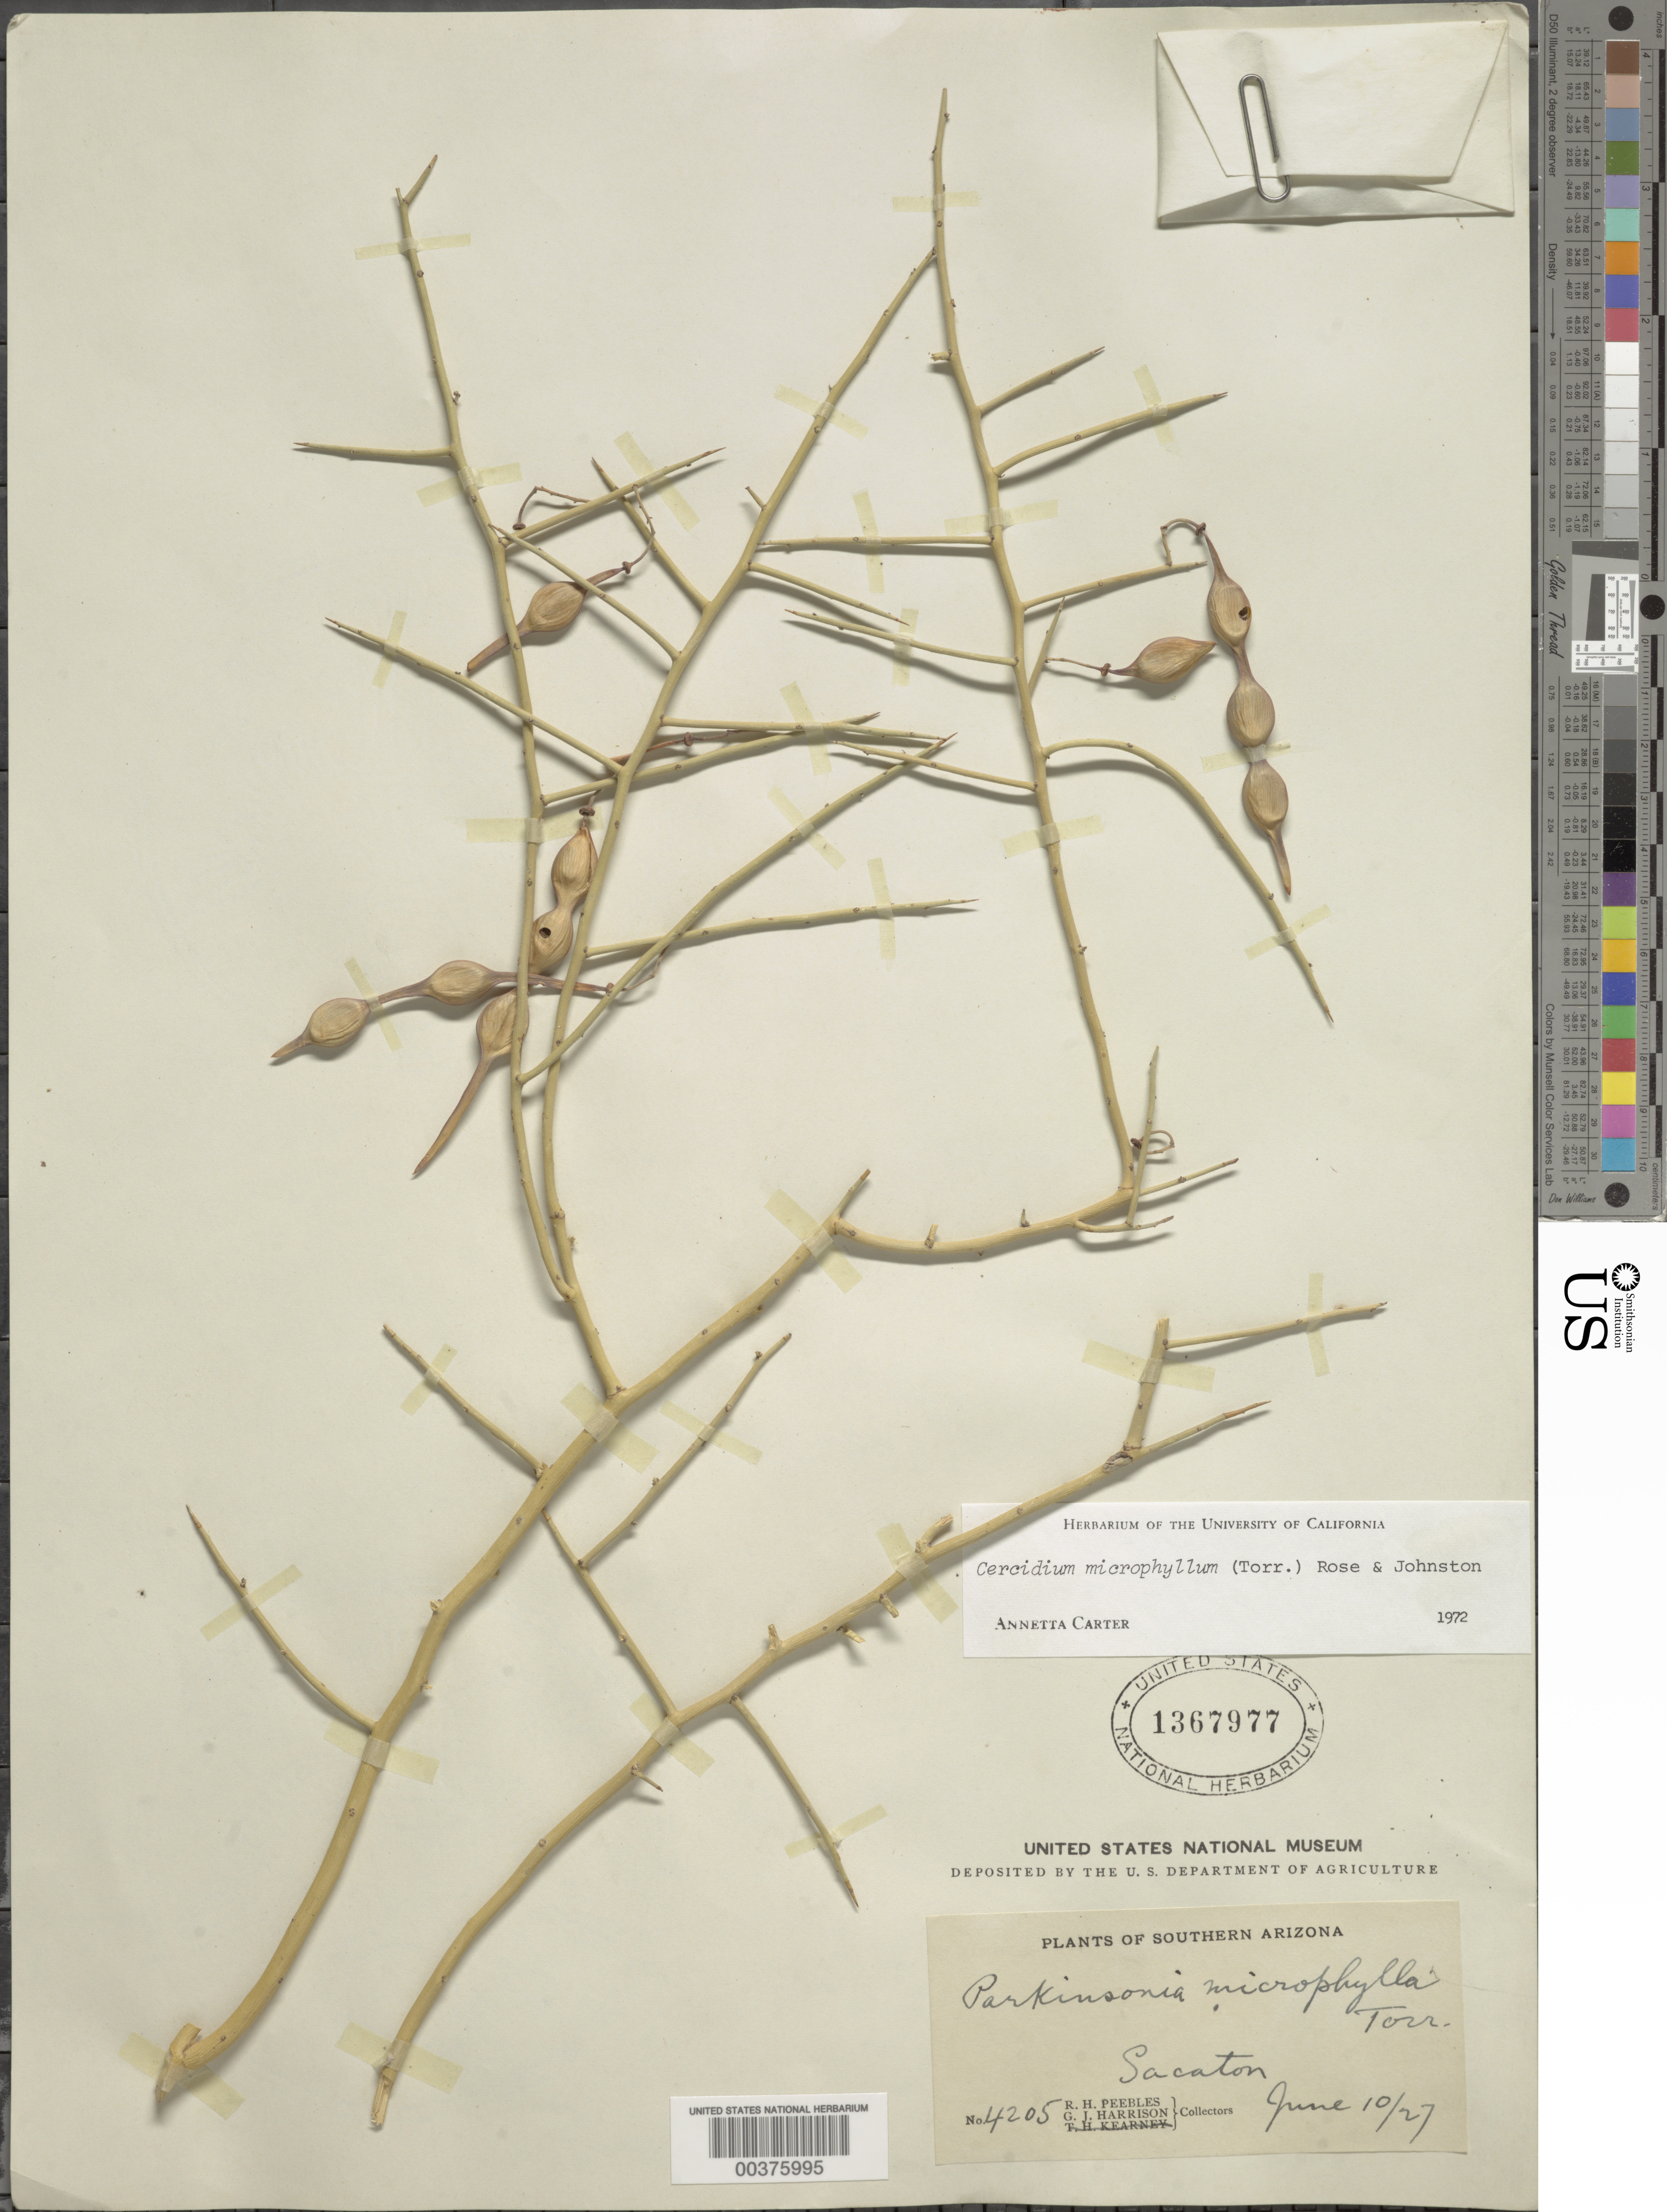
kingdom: Plantae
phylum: Tracheophyta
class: Magnoliopsida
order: Fabales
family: Fabaceae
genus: Parkinsonia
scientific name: Parkinsonia microphylla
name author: Torr.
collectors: R. H. Peebles & G. J. Harrison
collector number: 4205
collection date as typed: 10 Jun 1927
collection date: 1927-06-10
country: United States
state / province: Arizona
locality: Sacaton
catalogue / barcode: US 1367977